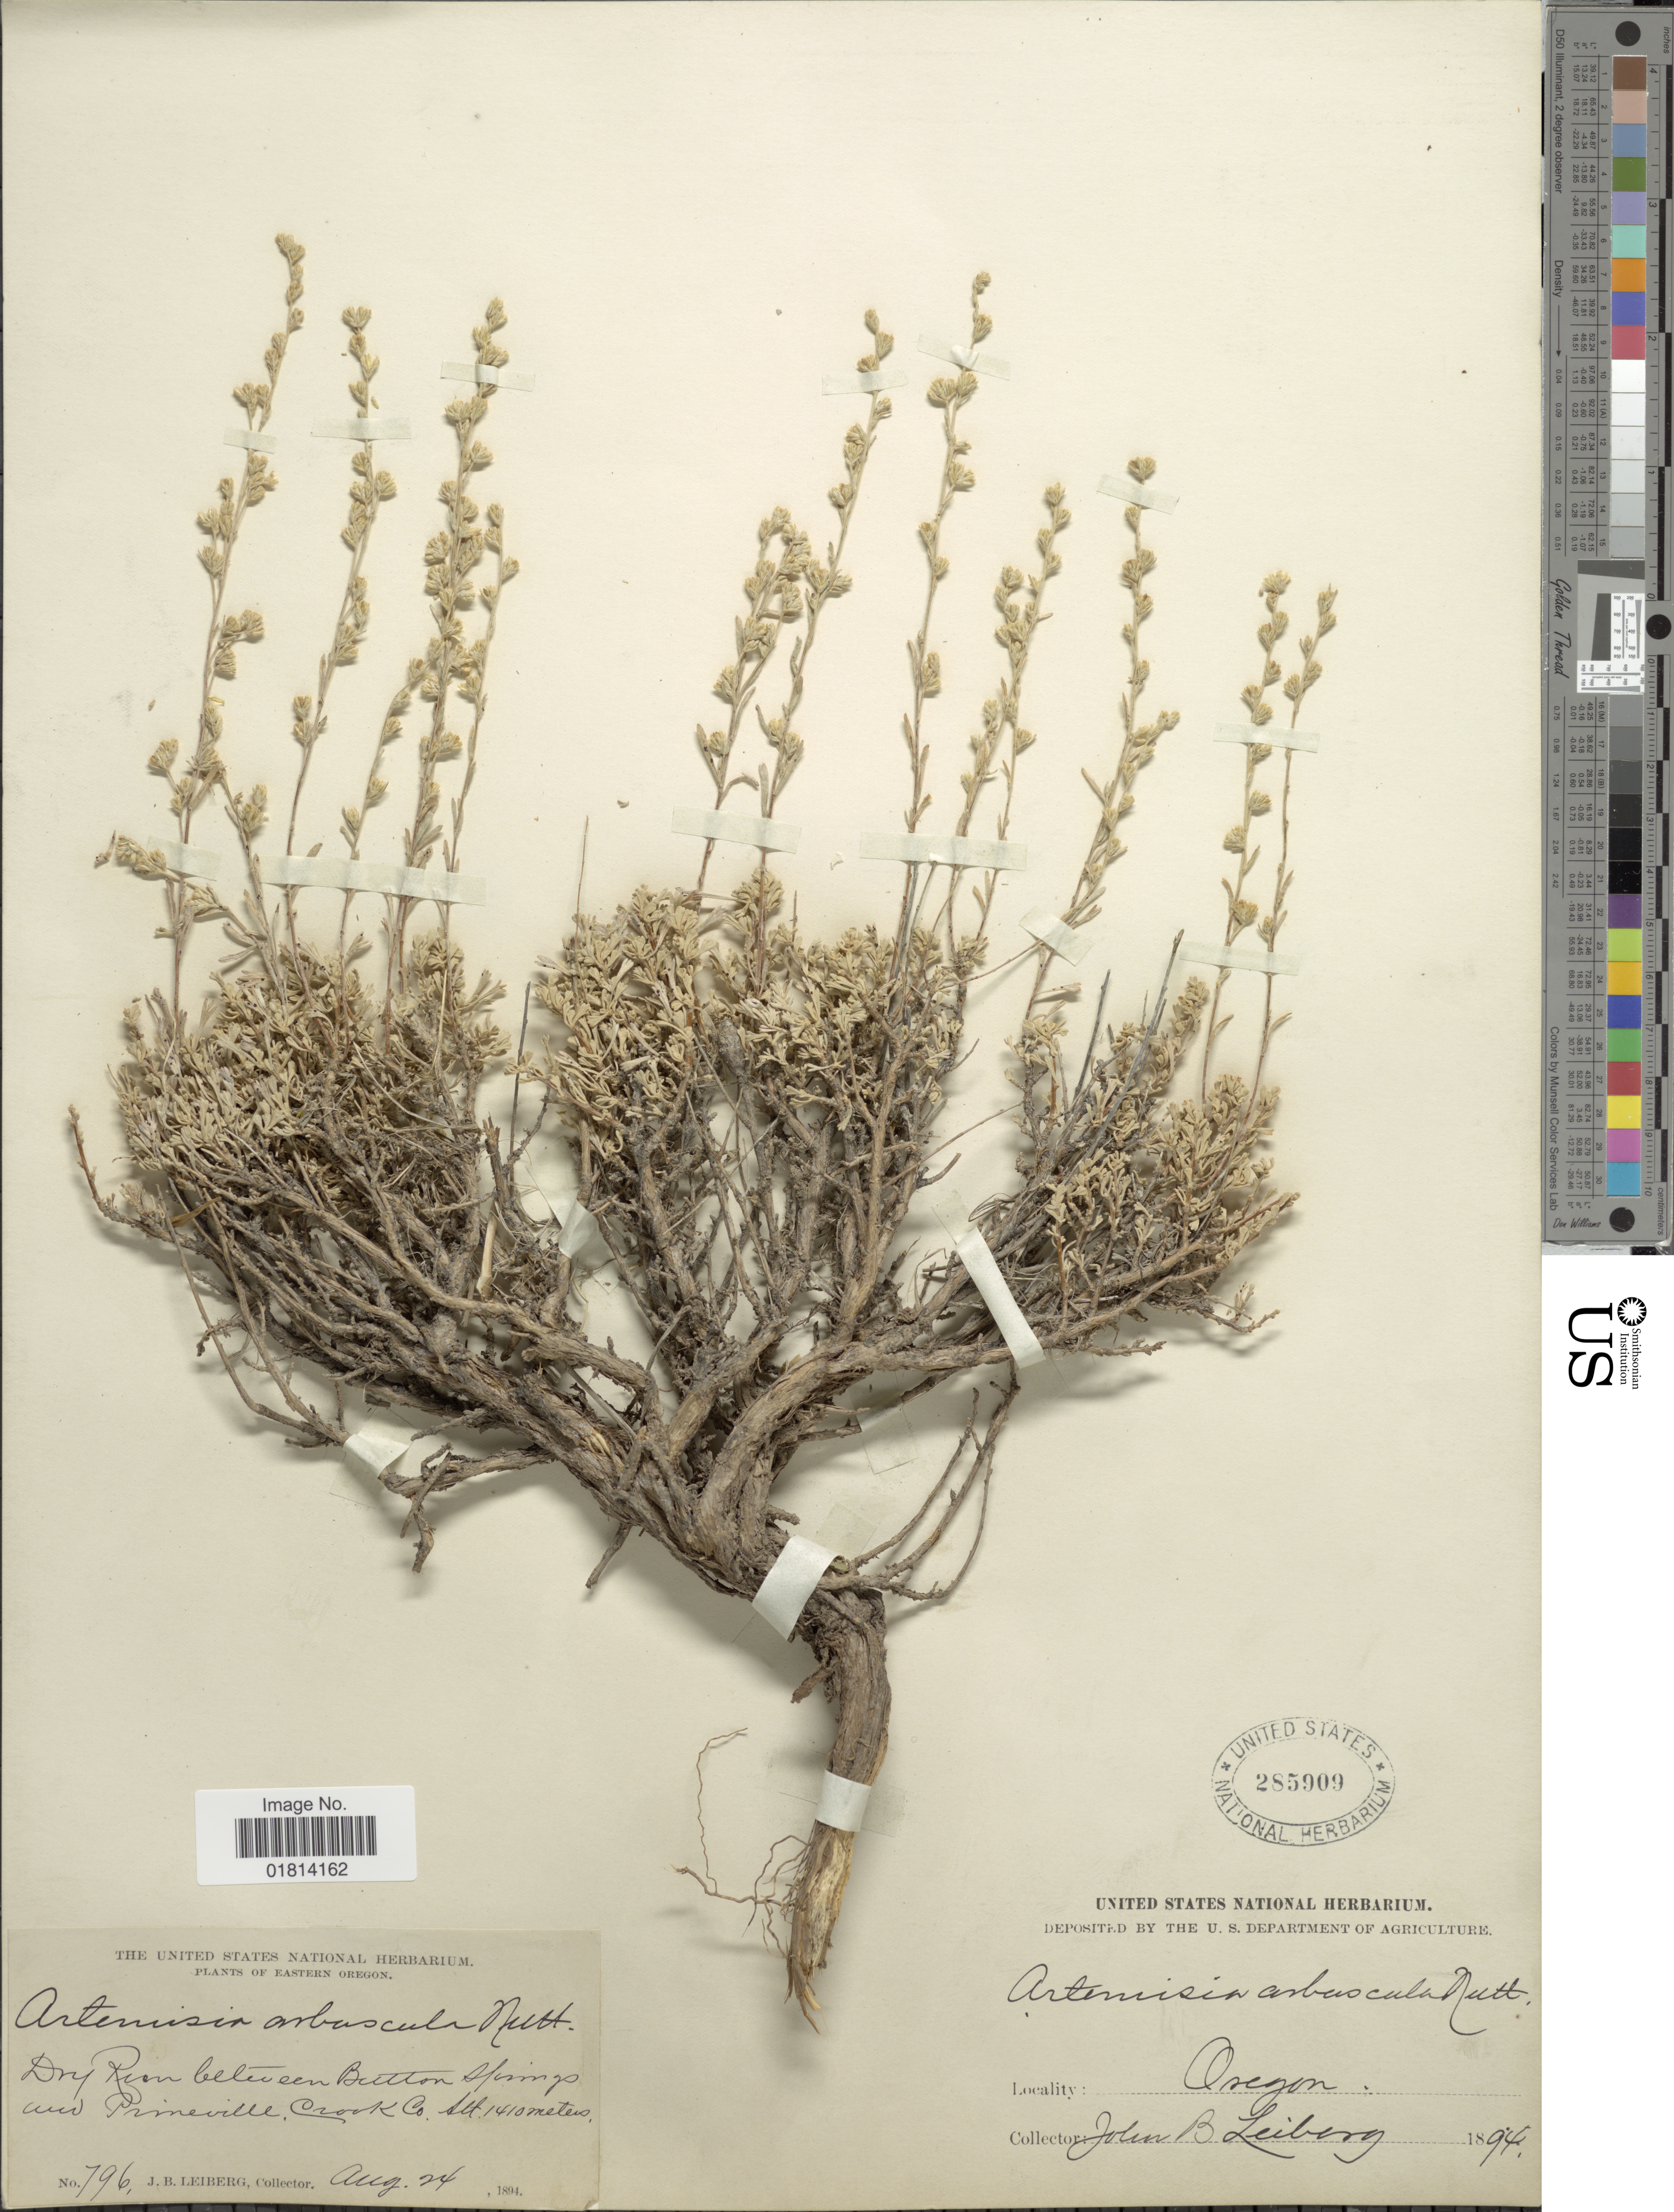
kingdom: Plantae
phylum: Tracheophyta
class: Magnoliopsida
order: Asterales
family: Asteraceae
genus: Artemisia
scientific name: Artemisia arbuscula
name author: Nutt.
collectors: J. B. Leiberg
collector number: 796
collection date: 1894-08-24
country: United States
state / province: Oregon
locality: Eastern Oregon. Dry Rion between Button Springs and Prineville, Crock Co.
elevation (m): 1410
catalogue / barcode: US 285909